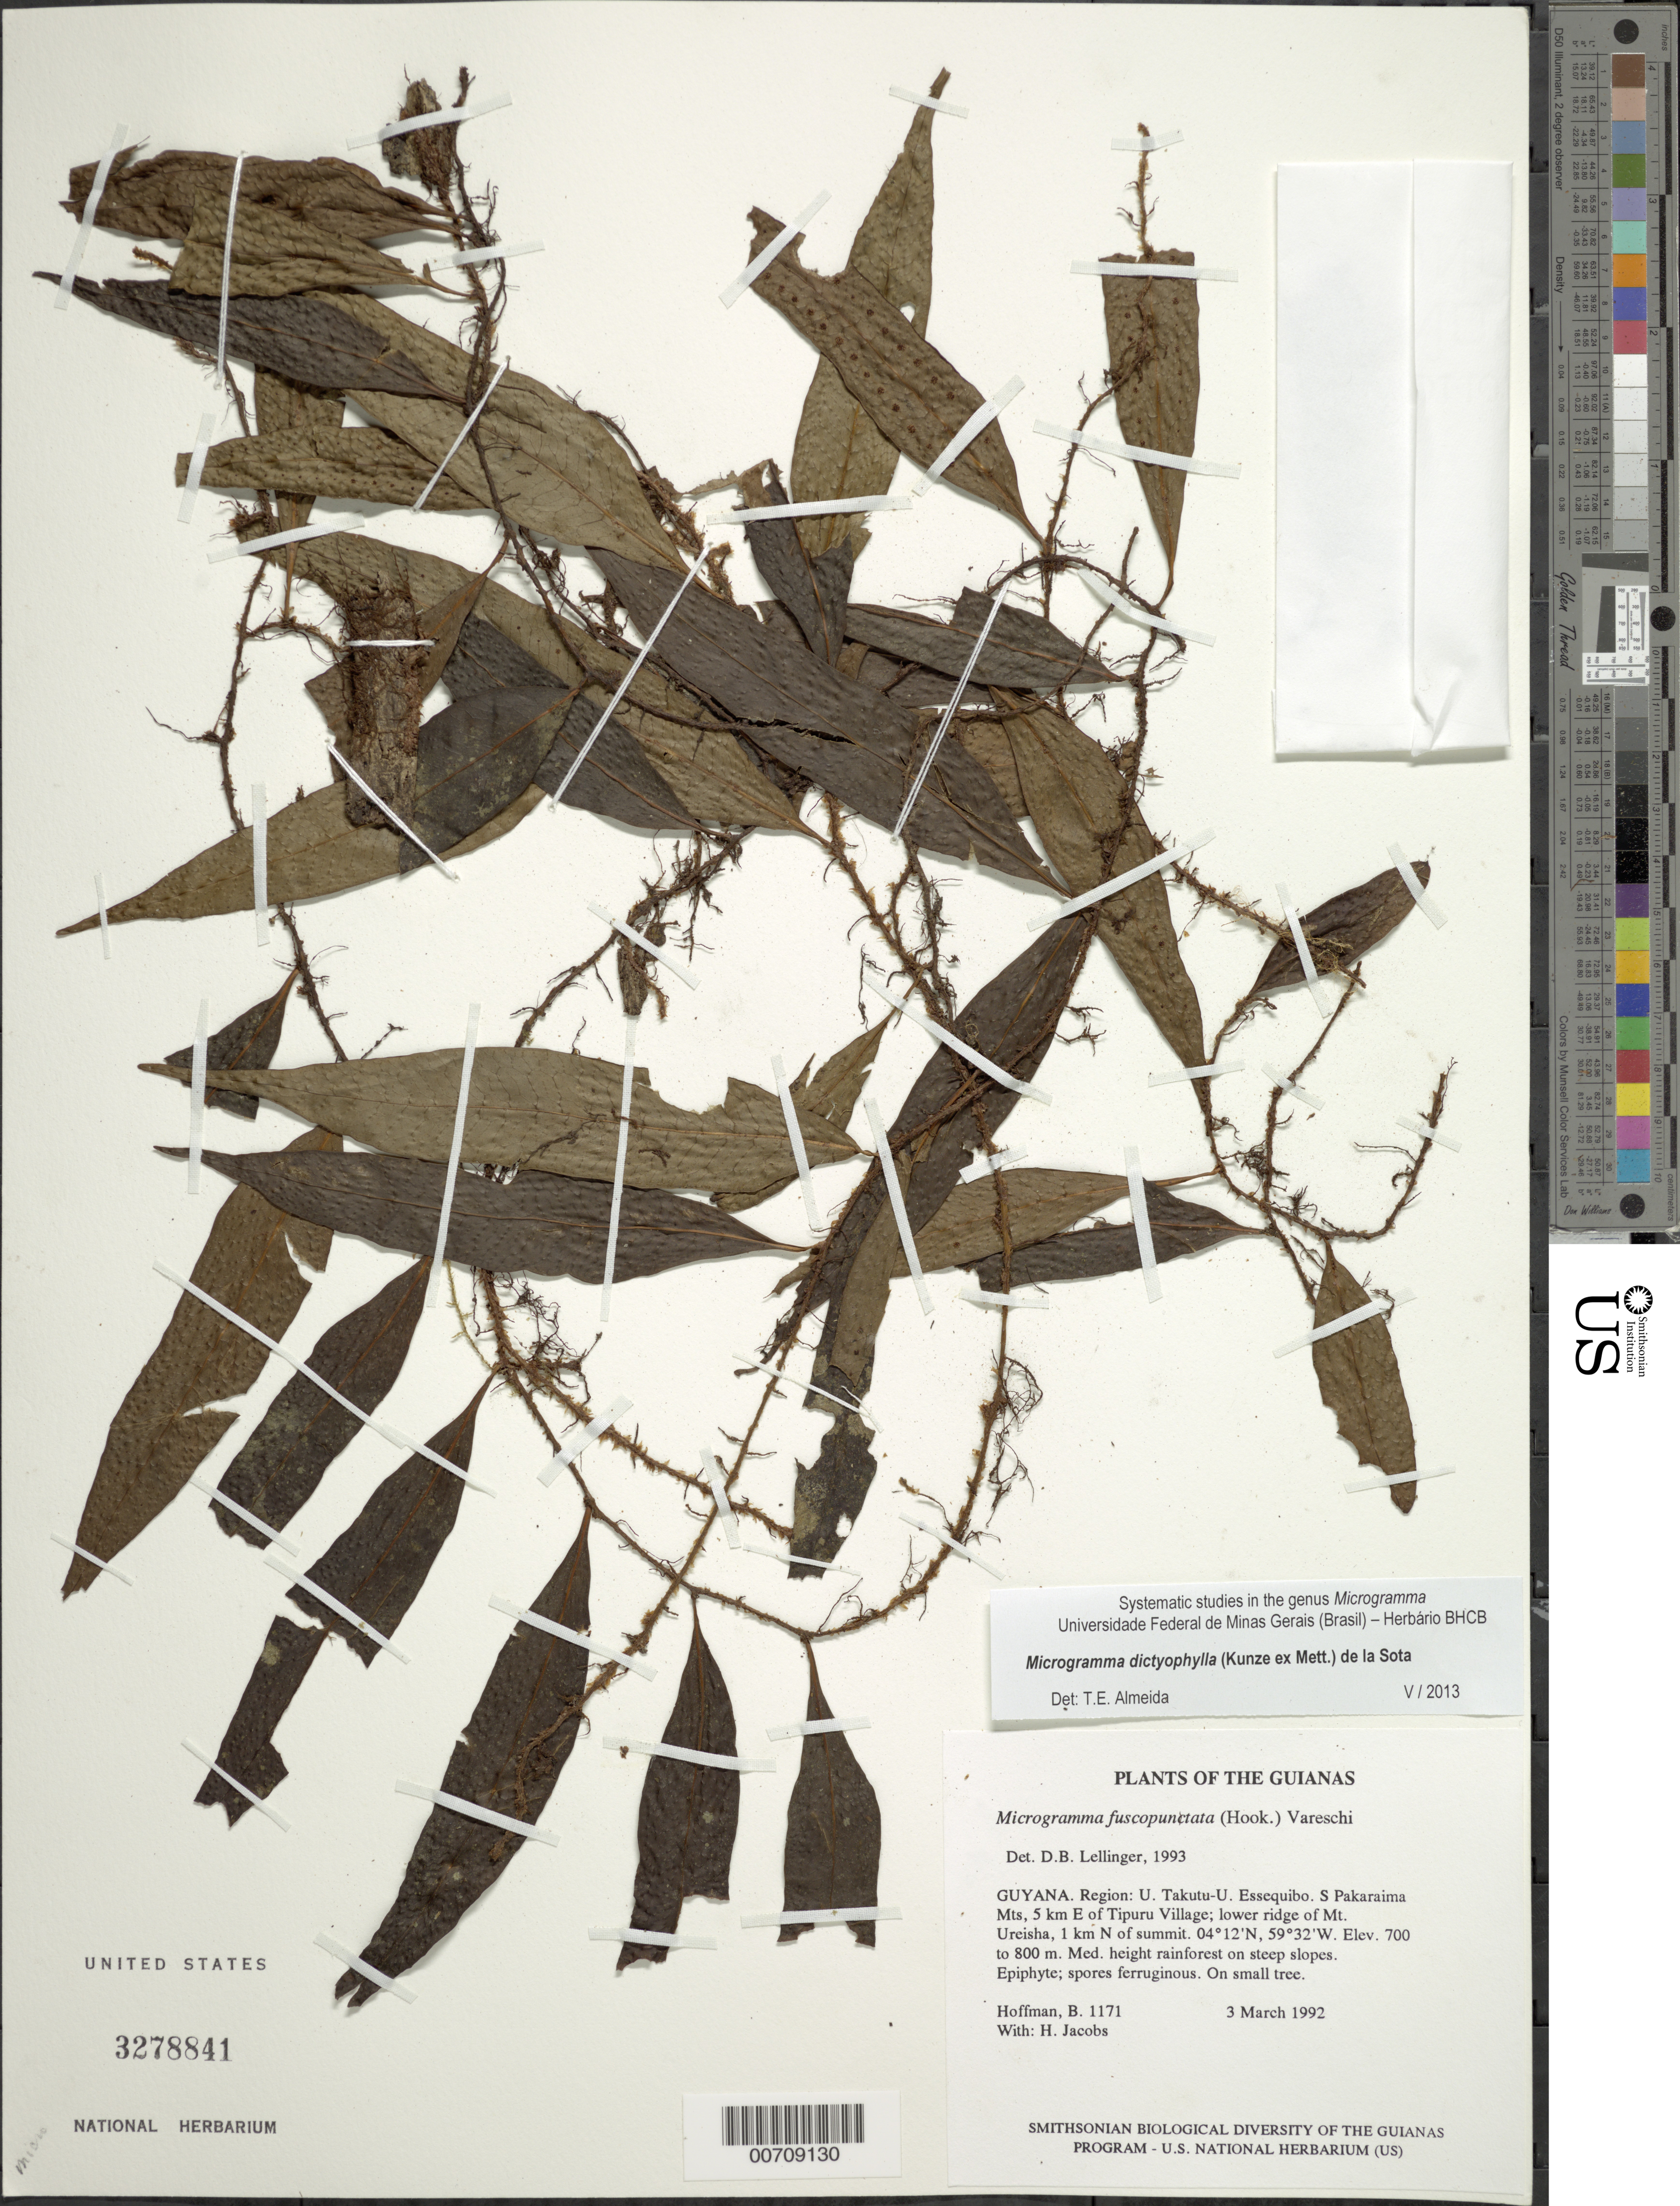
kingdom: Plantae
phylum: Tracheophyta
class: Polypodiopsida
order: Polypodiales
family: Polypodiaceae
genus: Microgramma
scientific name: Microgramma dictyophylla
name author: (Kunze ex Mett.) de la Sota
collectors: B. Hoffman & H. Jacobs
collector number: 1171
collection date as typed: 3 March 1992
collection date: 1992-03-03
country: Guyana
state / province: U. Takutu-U. Essequibo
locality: S Pakaraima Mts, 5 km E of Tipuru Village; lower ridge of Mt. Ureisha, 1 km N of summit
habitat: Med. height rainforest on steep slopes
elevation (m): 700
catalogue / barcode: US 3278841